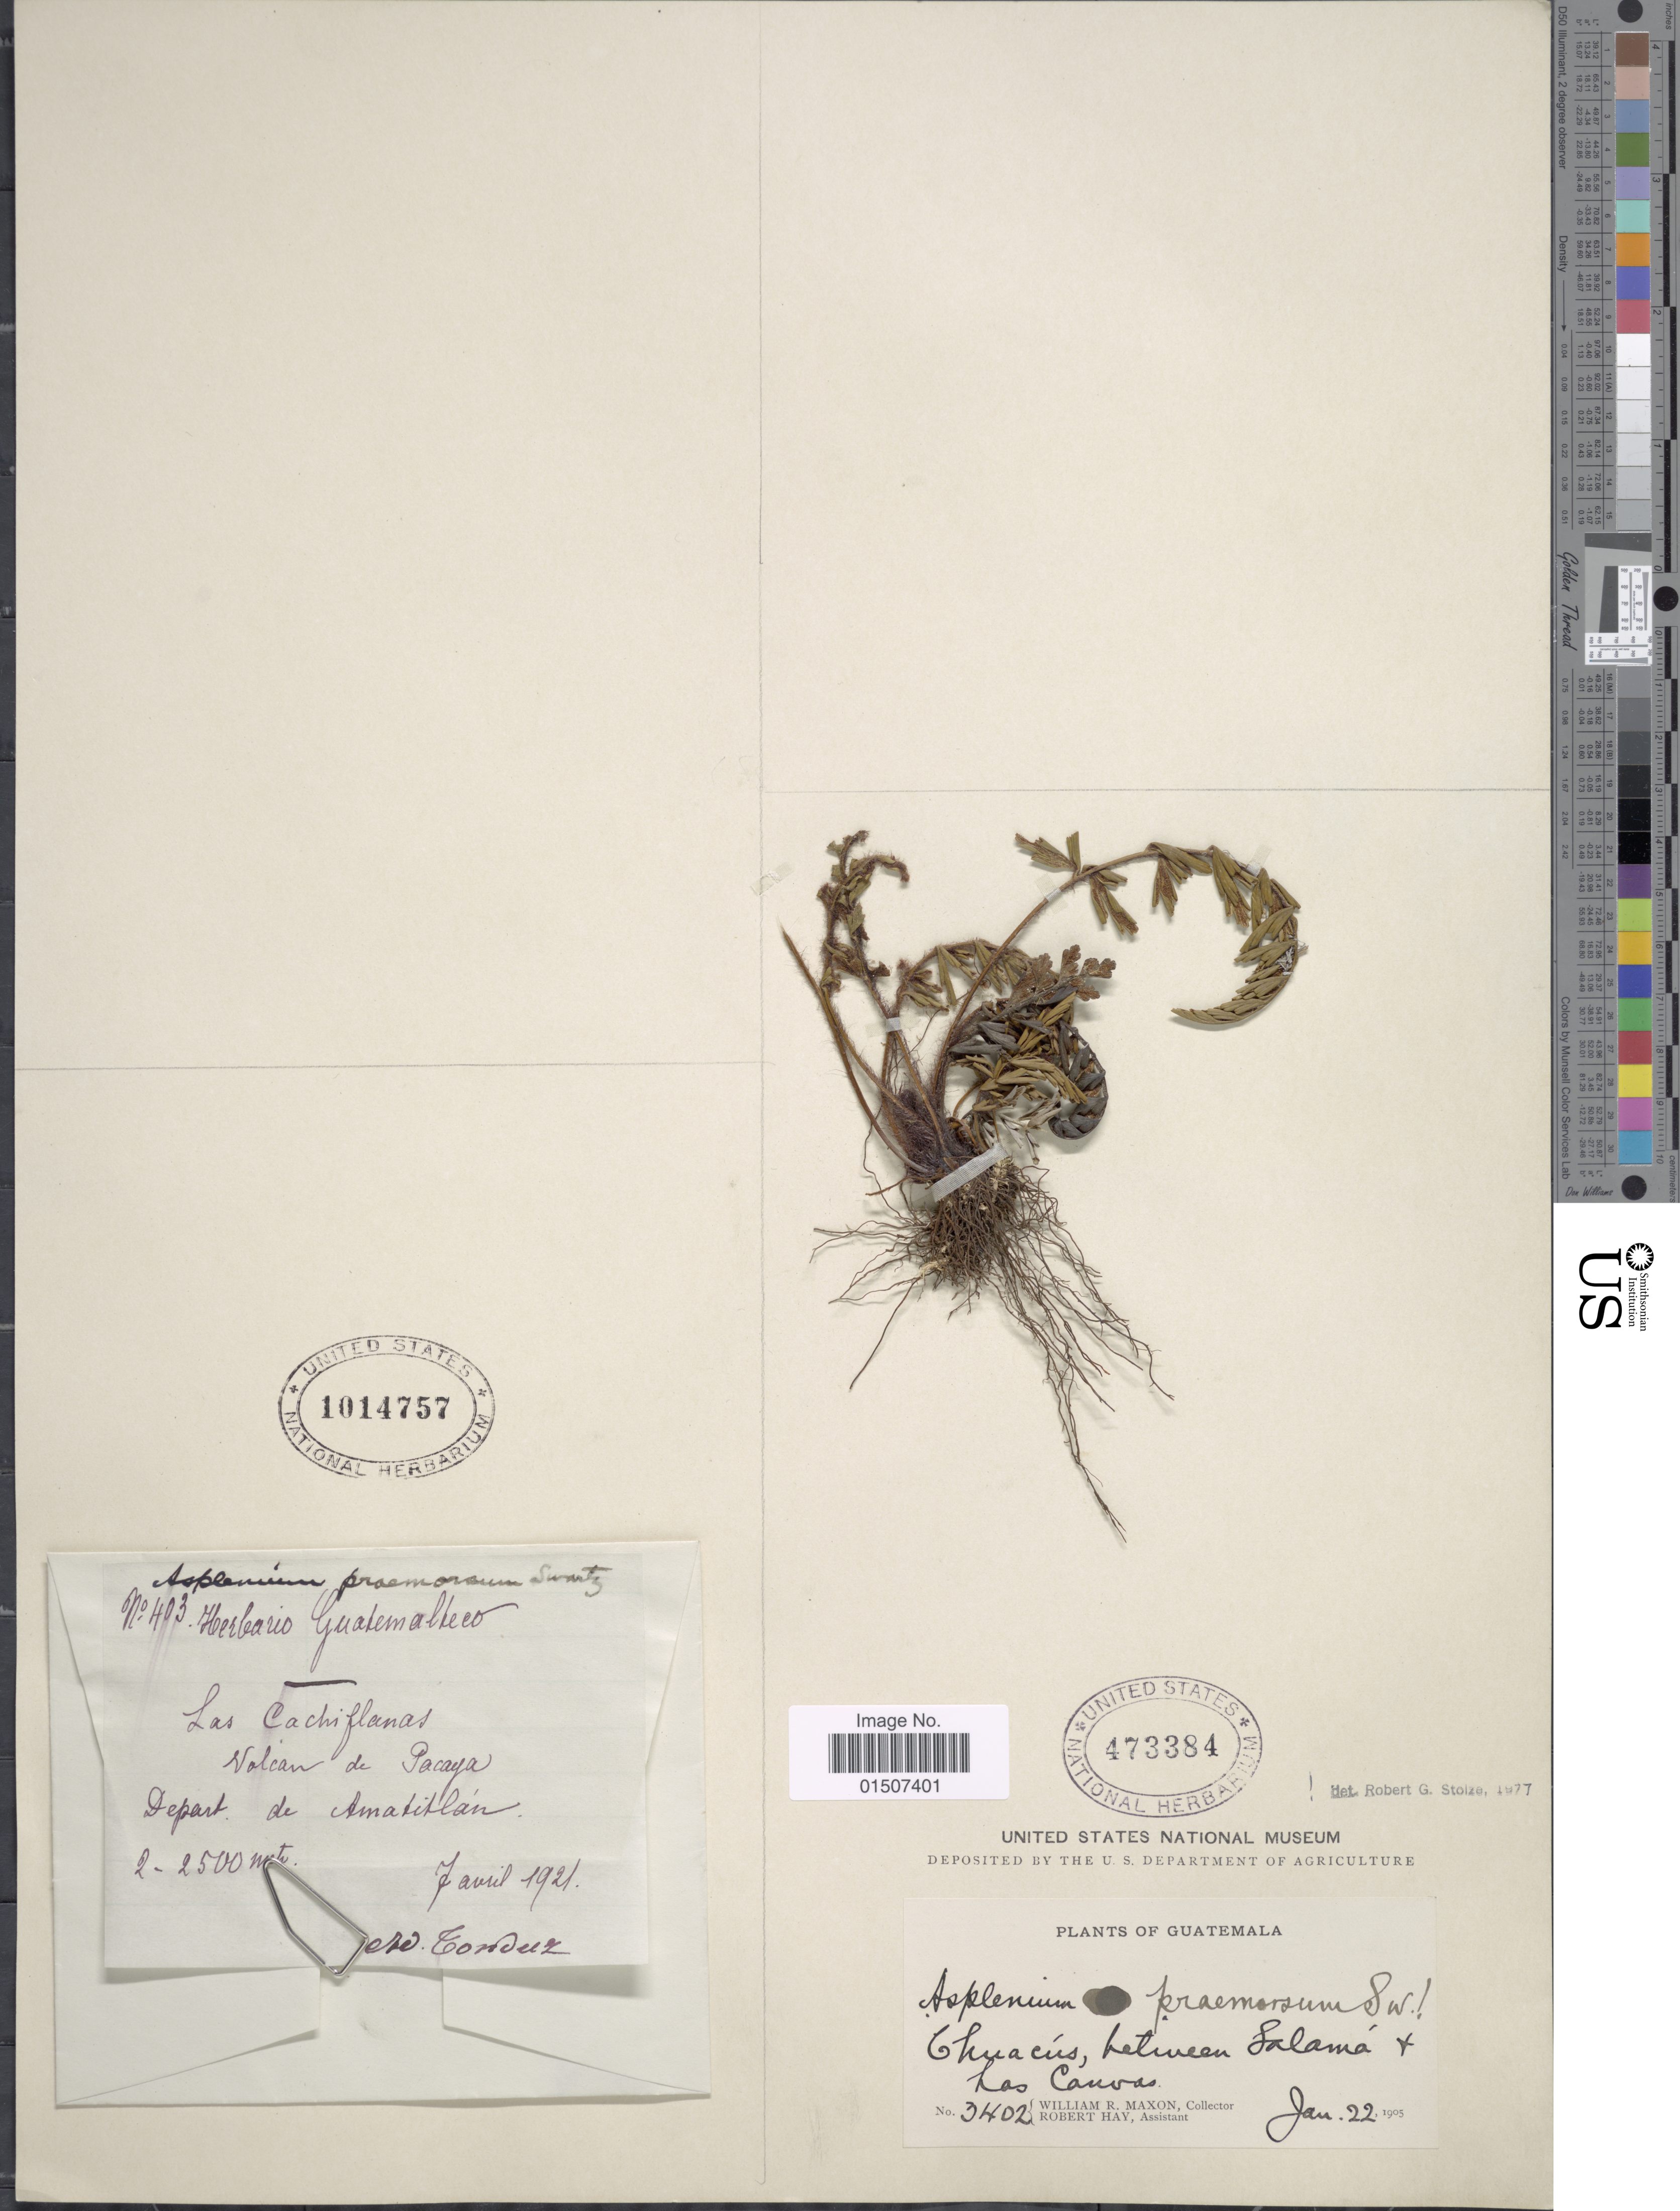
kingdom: Plantae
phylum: Tracheophyta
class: Polypodiopsida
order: Polypodiales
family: Aspleniaceae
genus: Asplenium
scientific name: Asplenium praemorsum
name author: Sw.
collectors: W. R. Maxon & R. H. Hay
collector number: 3402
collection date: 1905-01-22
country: Guatemala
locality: Chuacús, between Salamá and Las Canoas.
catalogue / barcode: US 473384